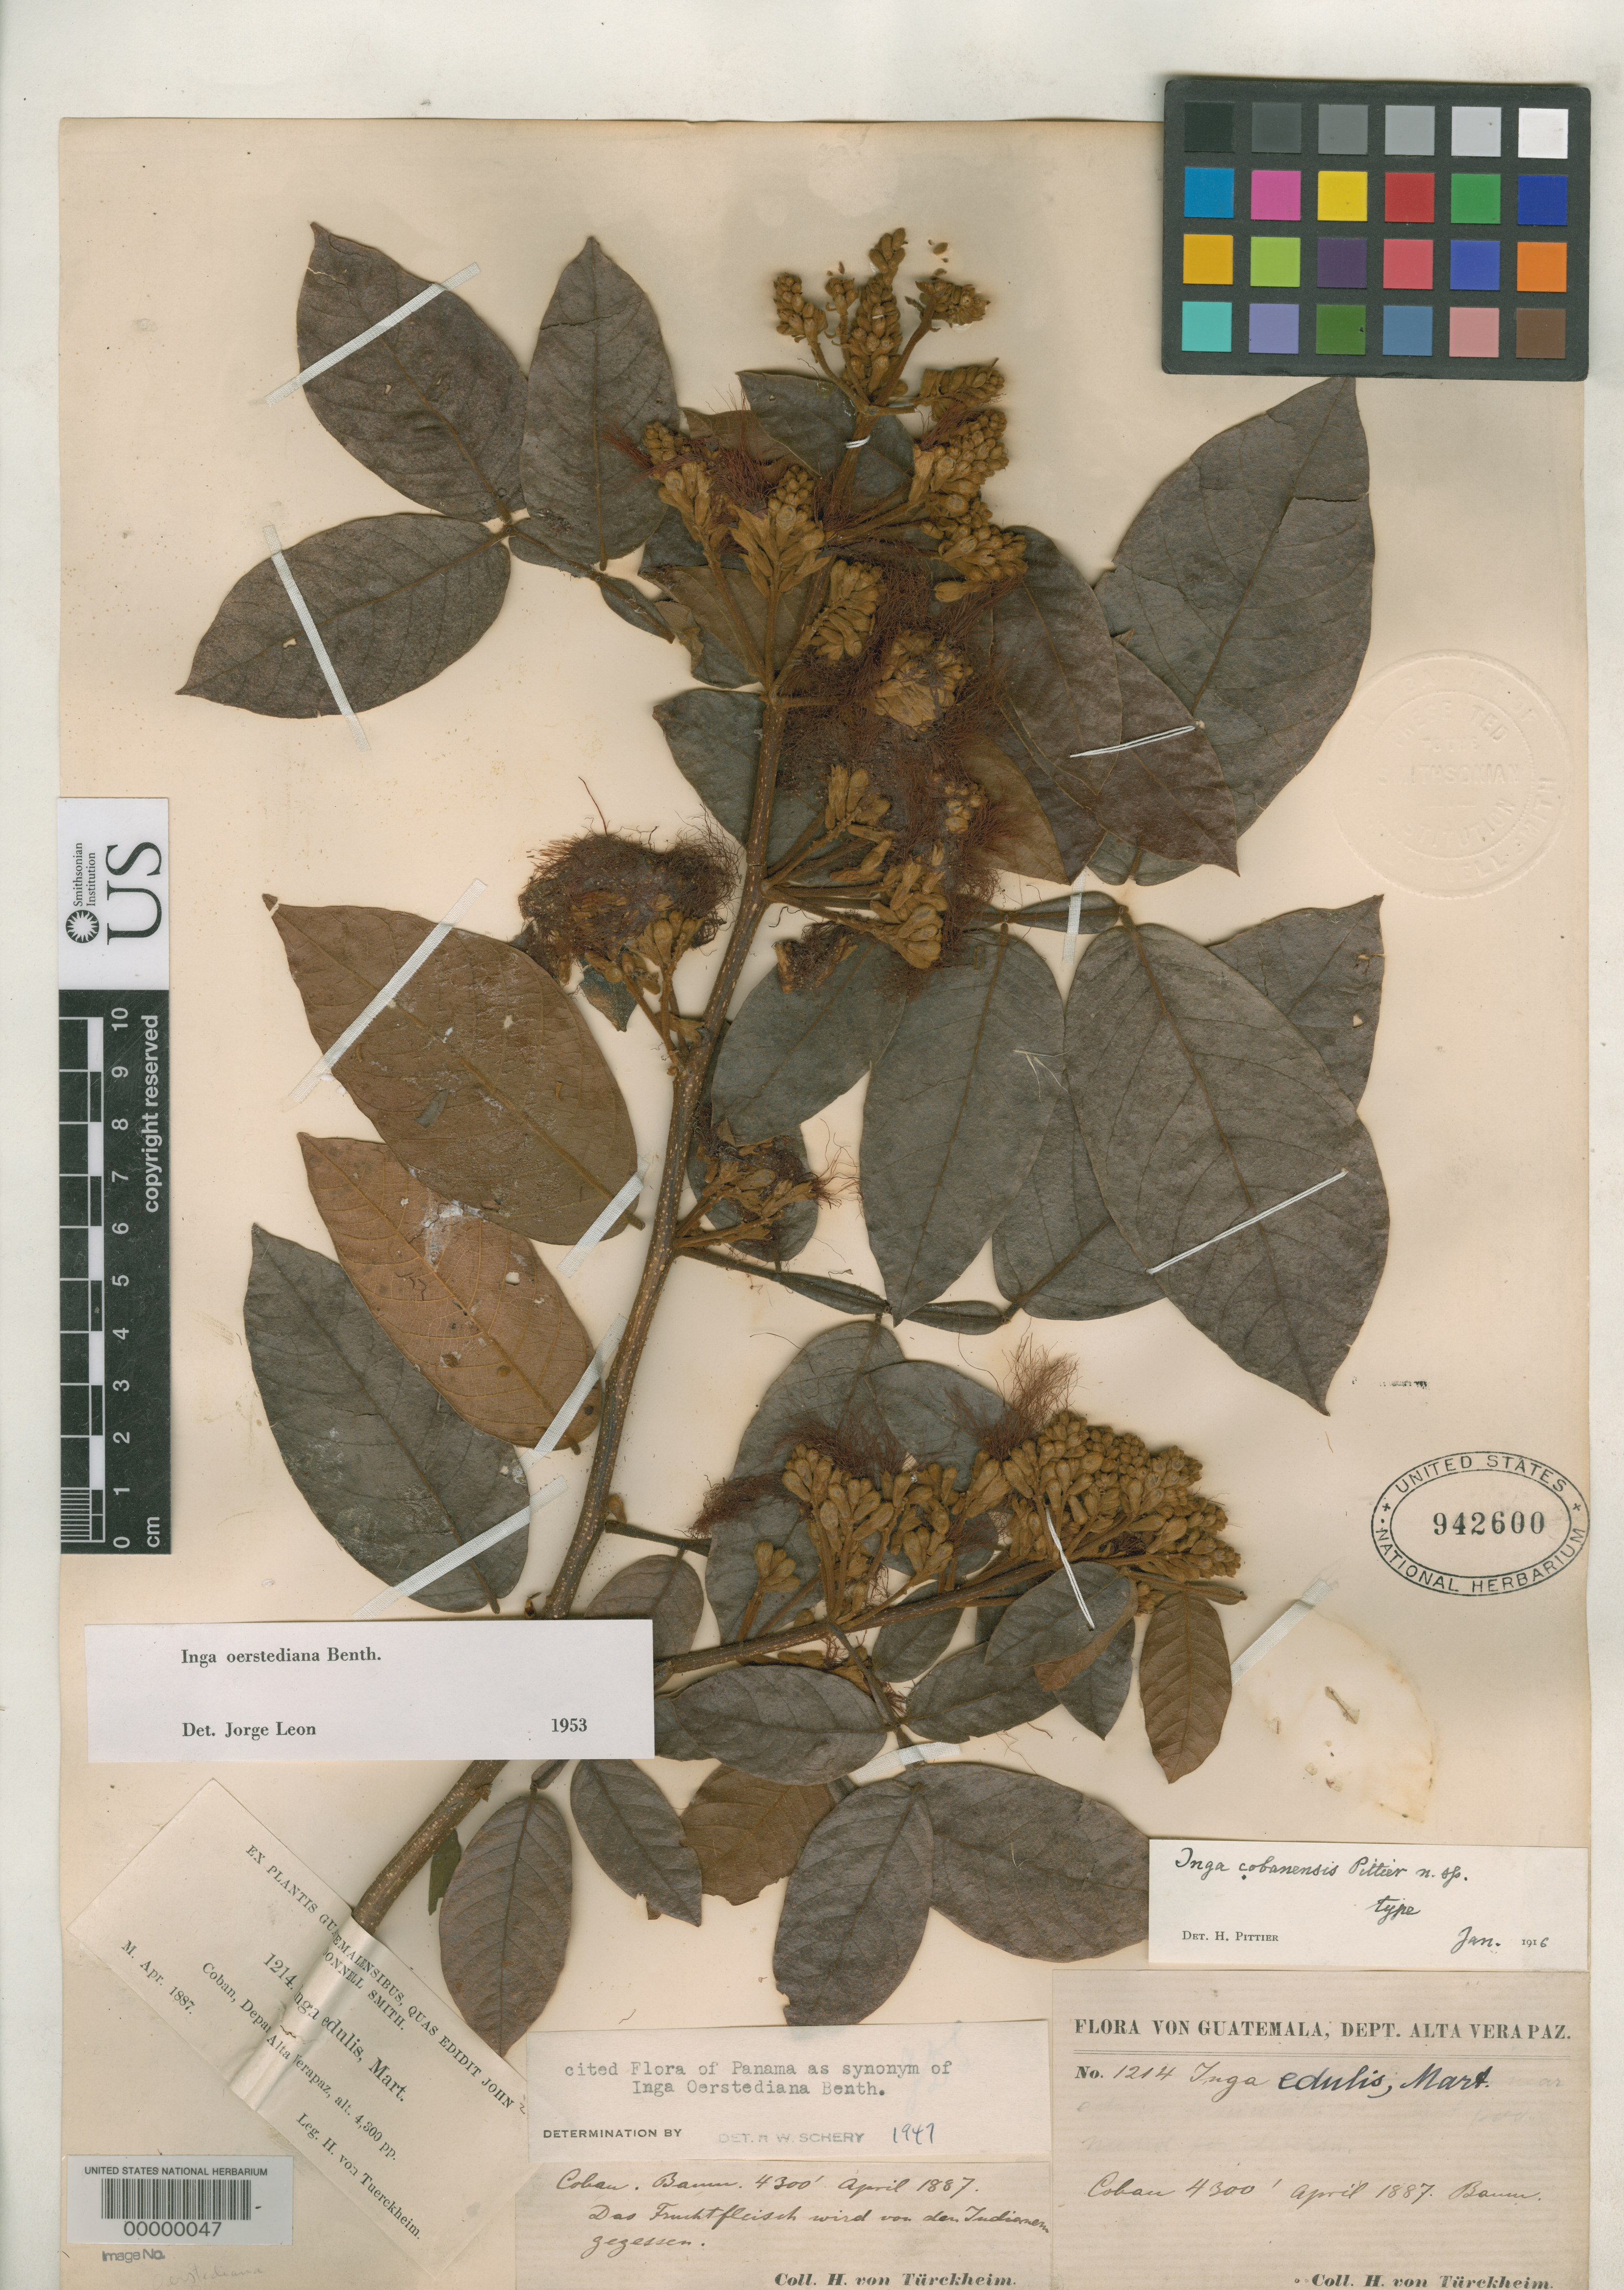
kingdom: Plantae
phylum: Tracheophyta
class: Magnoliopsida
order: Fabales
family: Fabaceae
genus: Inga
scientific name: Inga cobanensis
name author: Pittier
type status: Holotype; Type Collection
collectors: H. von Türckheim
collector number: JDS 1214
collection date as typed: Apr 1887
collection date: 1887-04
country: Guatemala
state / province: Alta Verapaz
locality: Cobán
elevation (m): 1450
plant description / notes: Pittier published both Inga cobanensis and Inga tuerckheimii in the same publication, apparently with the same type. This specimen is annoted by Pittier as type of Inga cobanensis. No specimen has been found at US annotated by Pittier as Inga tuerckheimii.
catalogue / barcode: US 942600